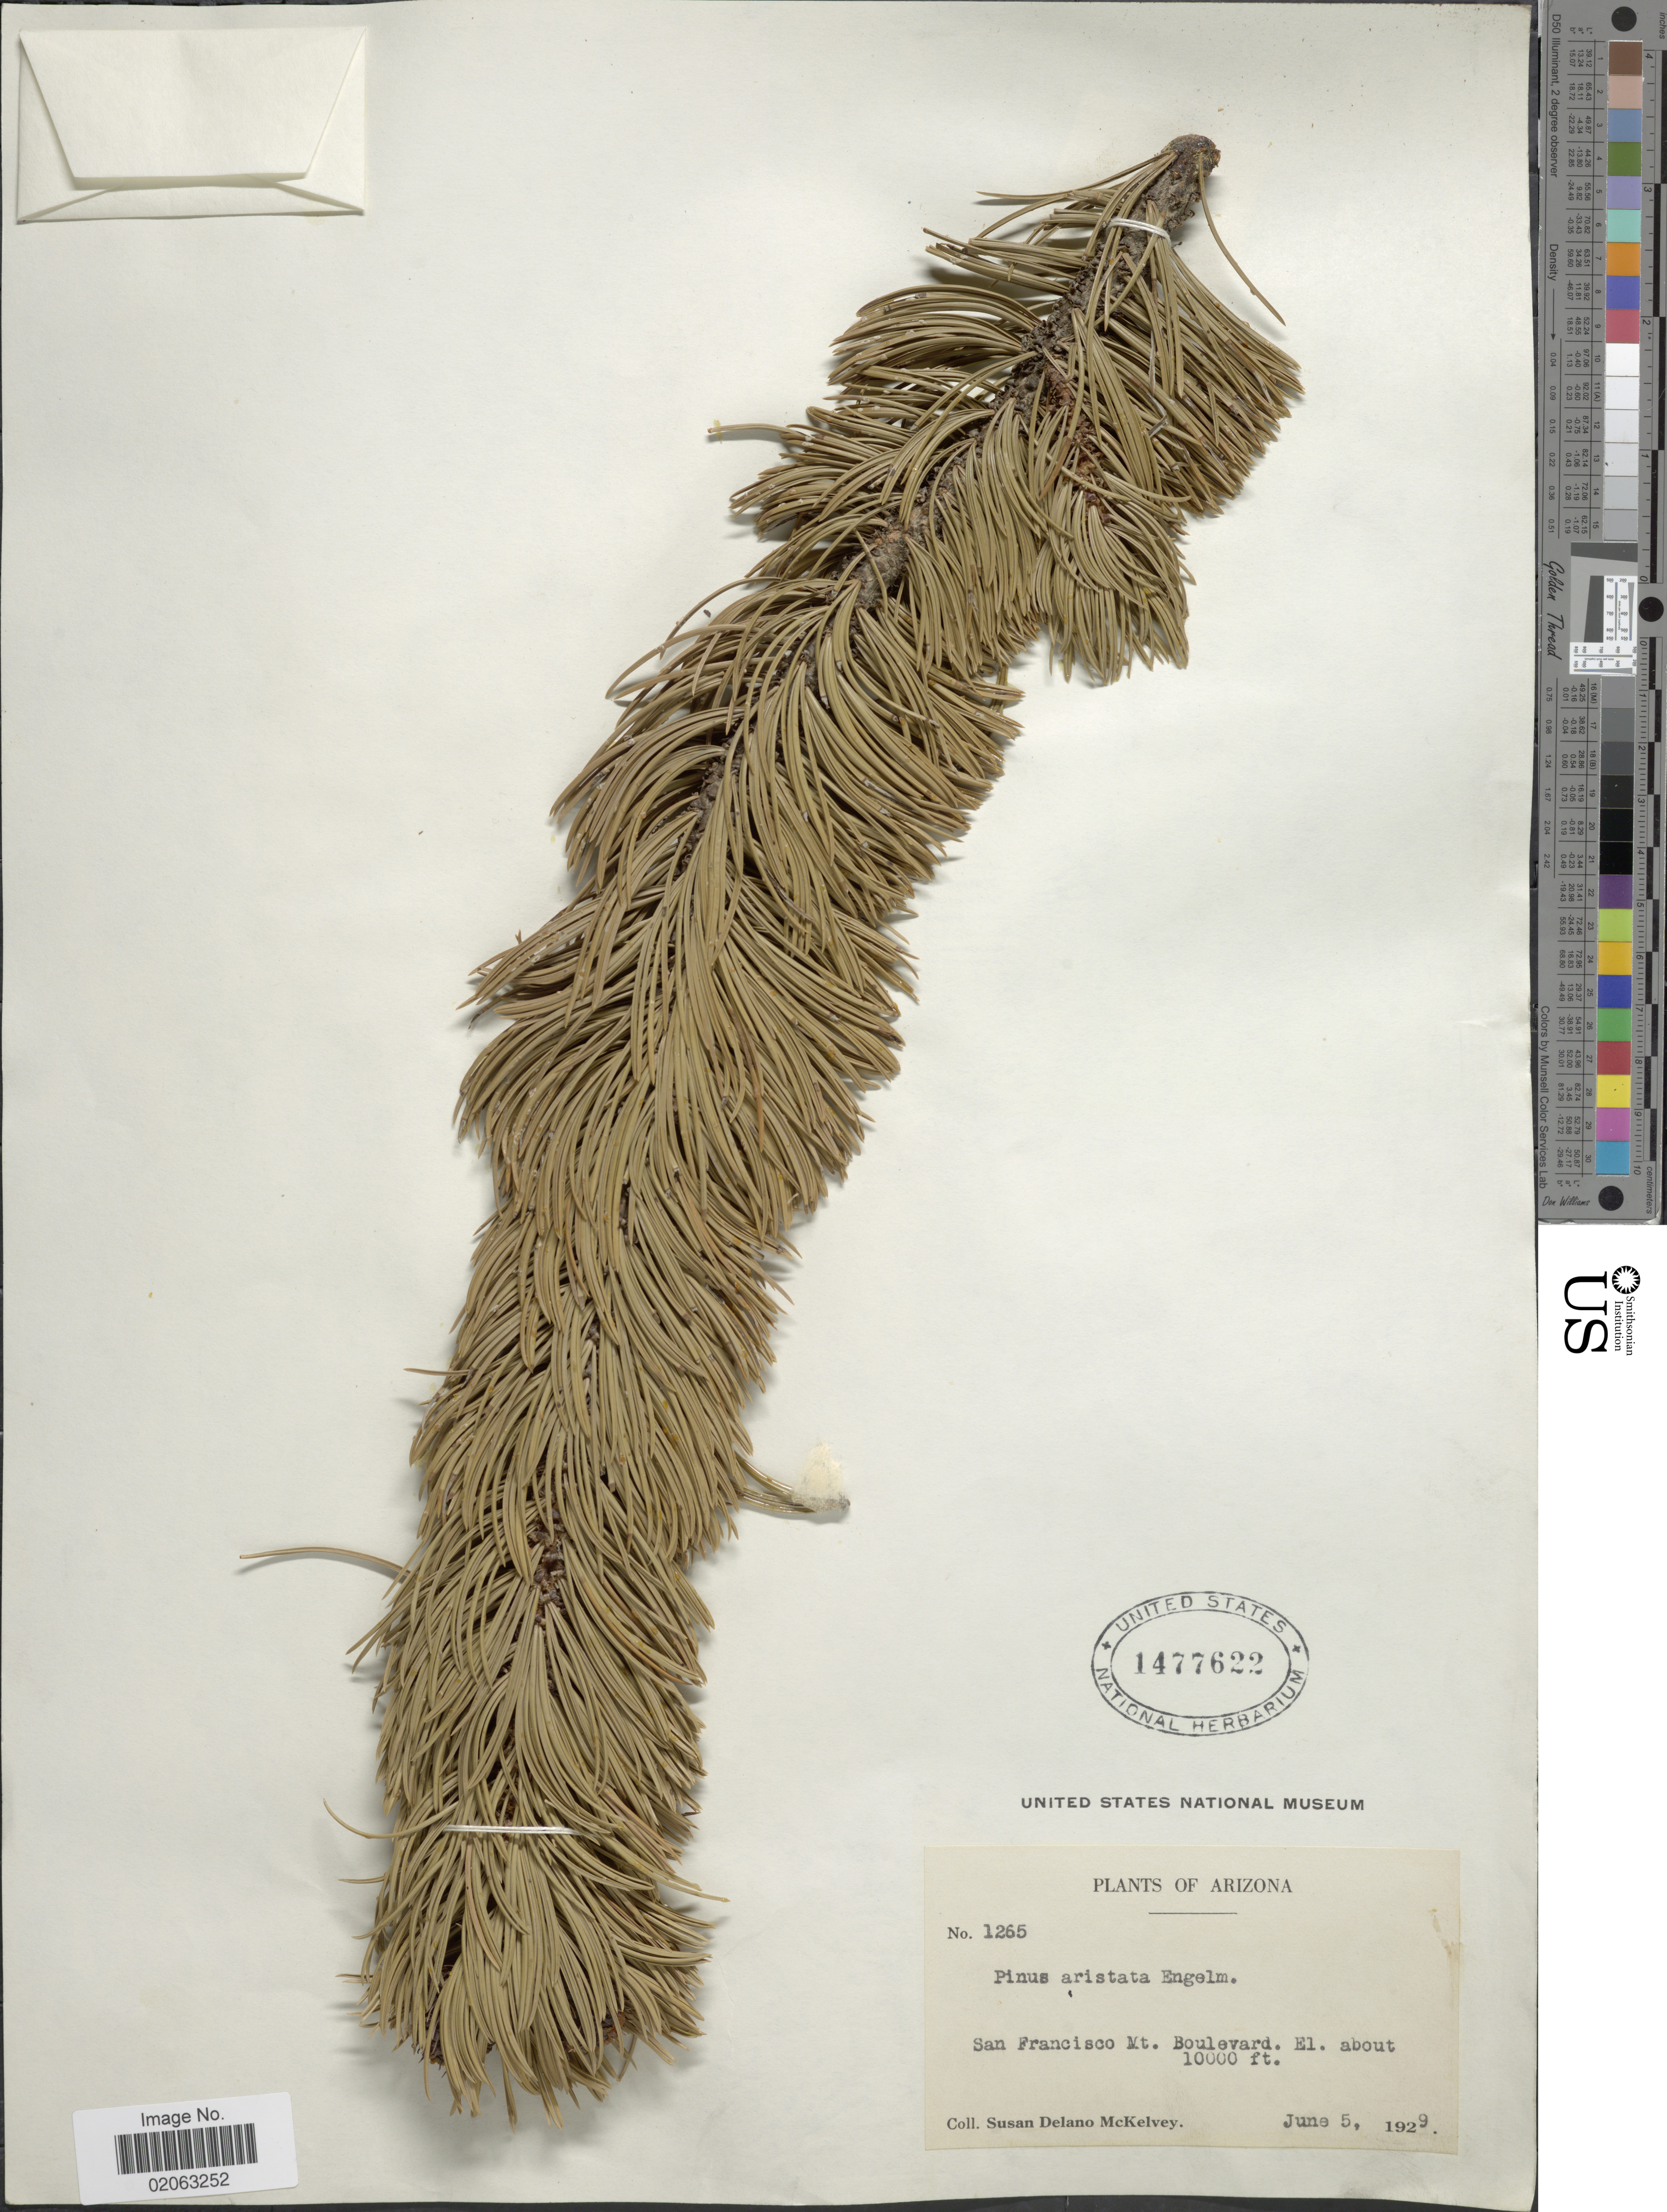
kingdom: Plantae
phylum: Tracheophyta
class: Pinopsida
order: Pinales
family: Pinaceae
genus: Pinus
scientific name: Pinus aristata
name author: Engelm.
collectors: S. A. McKelvey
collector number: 1265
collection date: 1929-06-05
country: United States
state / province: Arizona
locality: San Francisco Mt Boulevard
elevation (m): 3048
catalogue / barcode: US 1477622